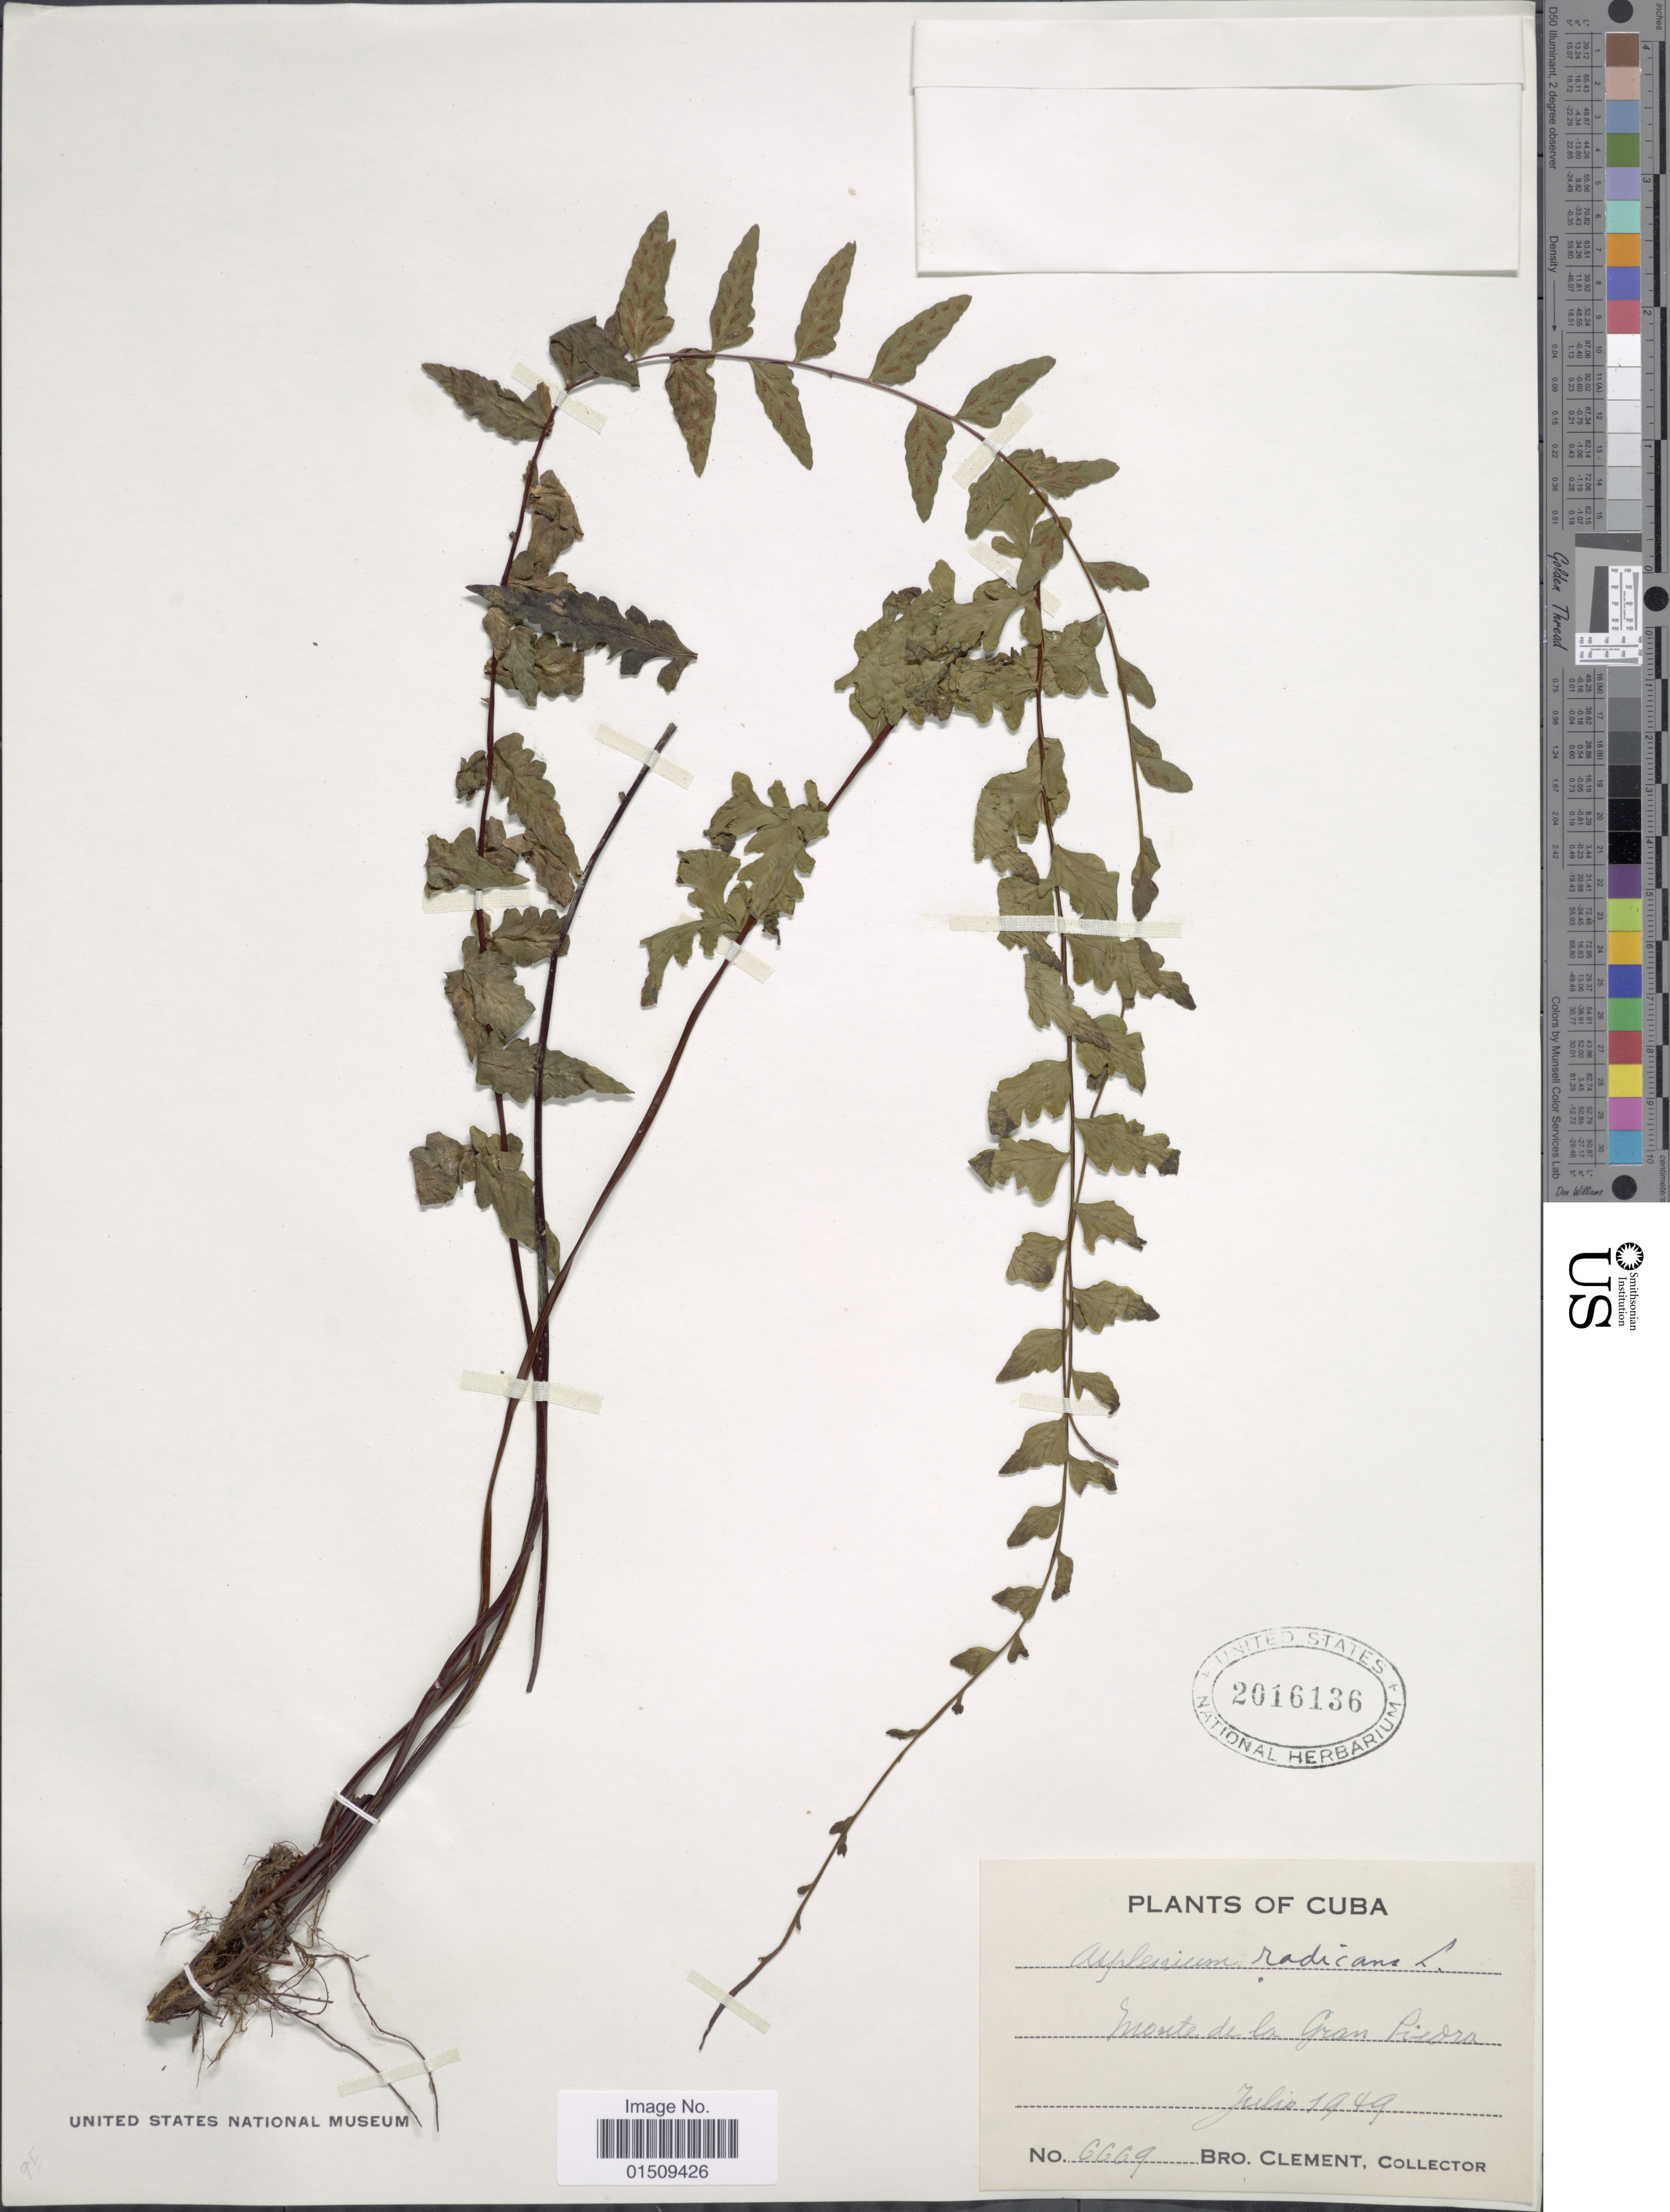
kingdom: Plantae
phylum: Tracheophyta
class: Polypodiopsida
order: Polypodiales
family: Aspleniaceae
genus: Asplenium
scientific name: Asplenium radicans var. radicans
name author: L.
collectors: B. Clement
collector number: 6669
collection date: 1949-07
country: Cuba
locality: Monte de la Gran Piedra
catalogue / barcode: US 2016136